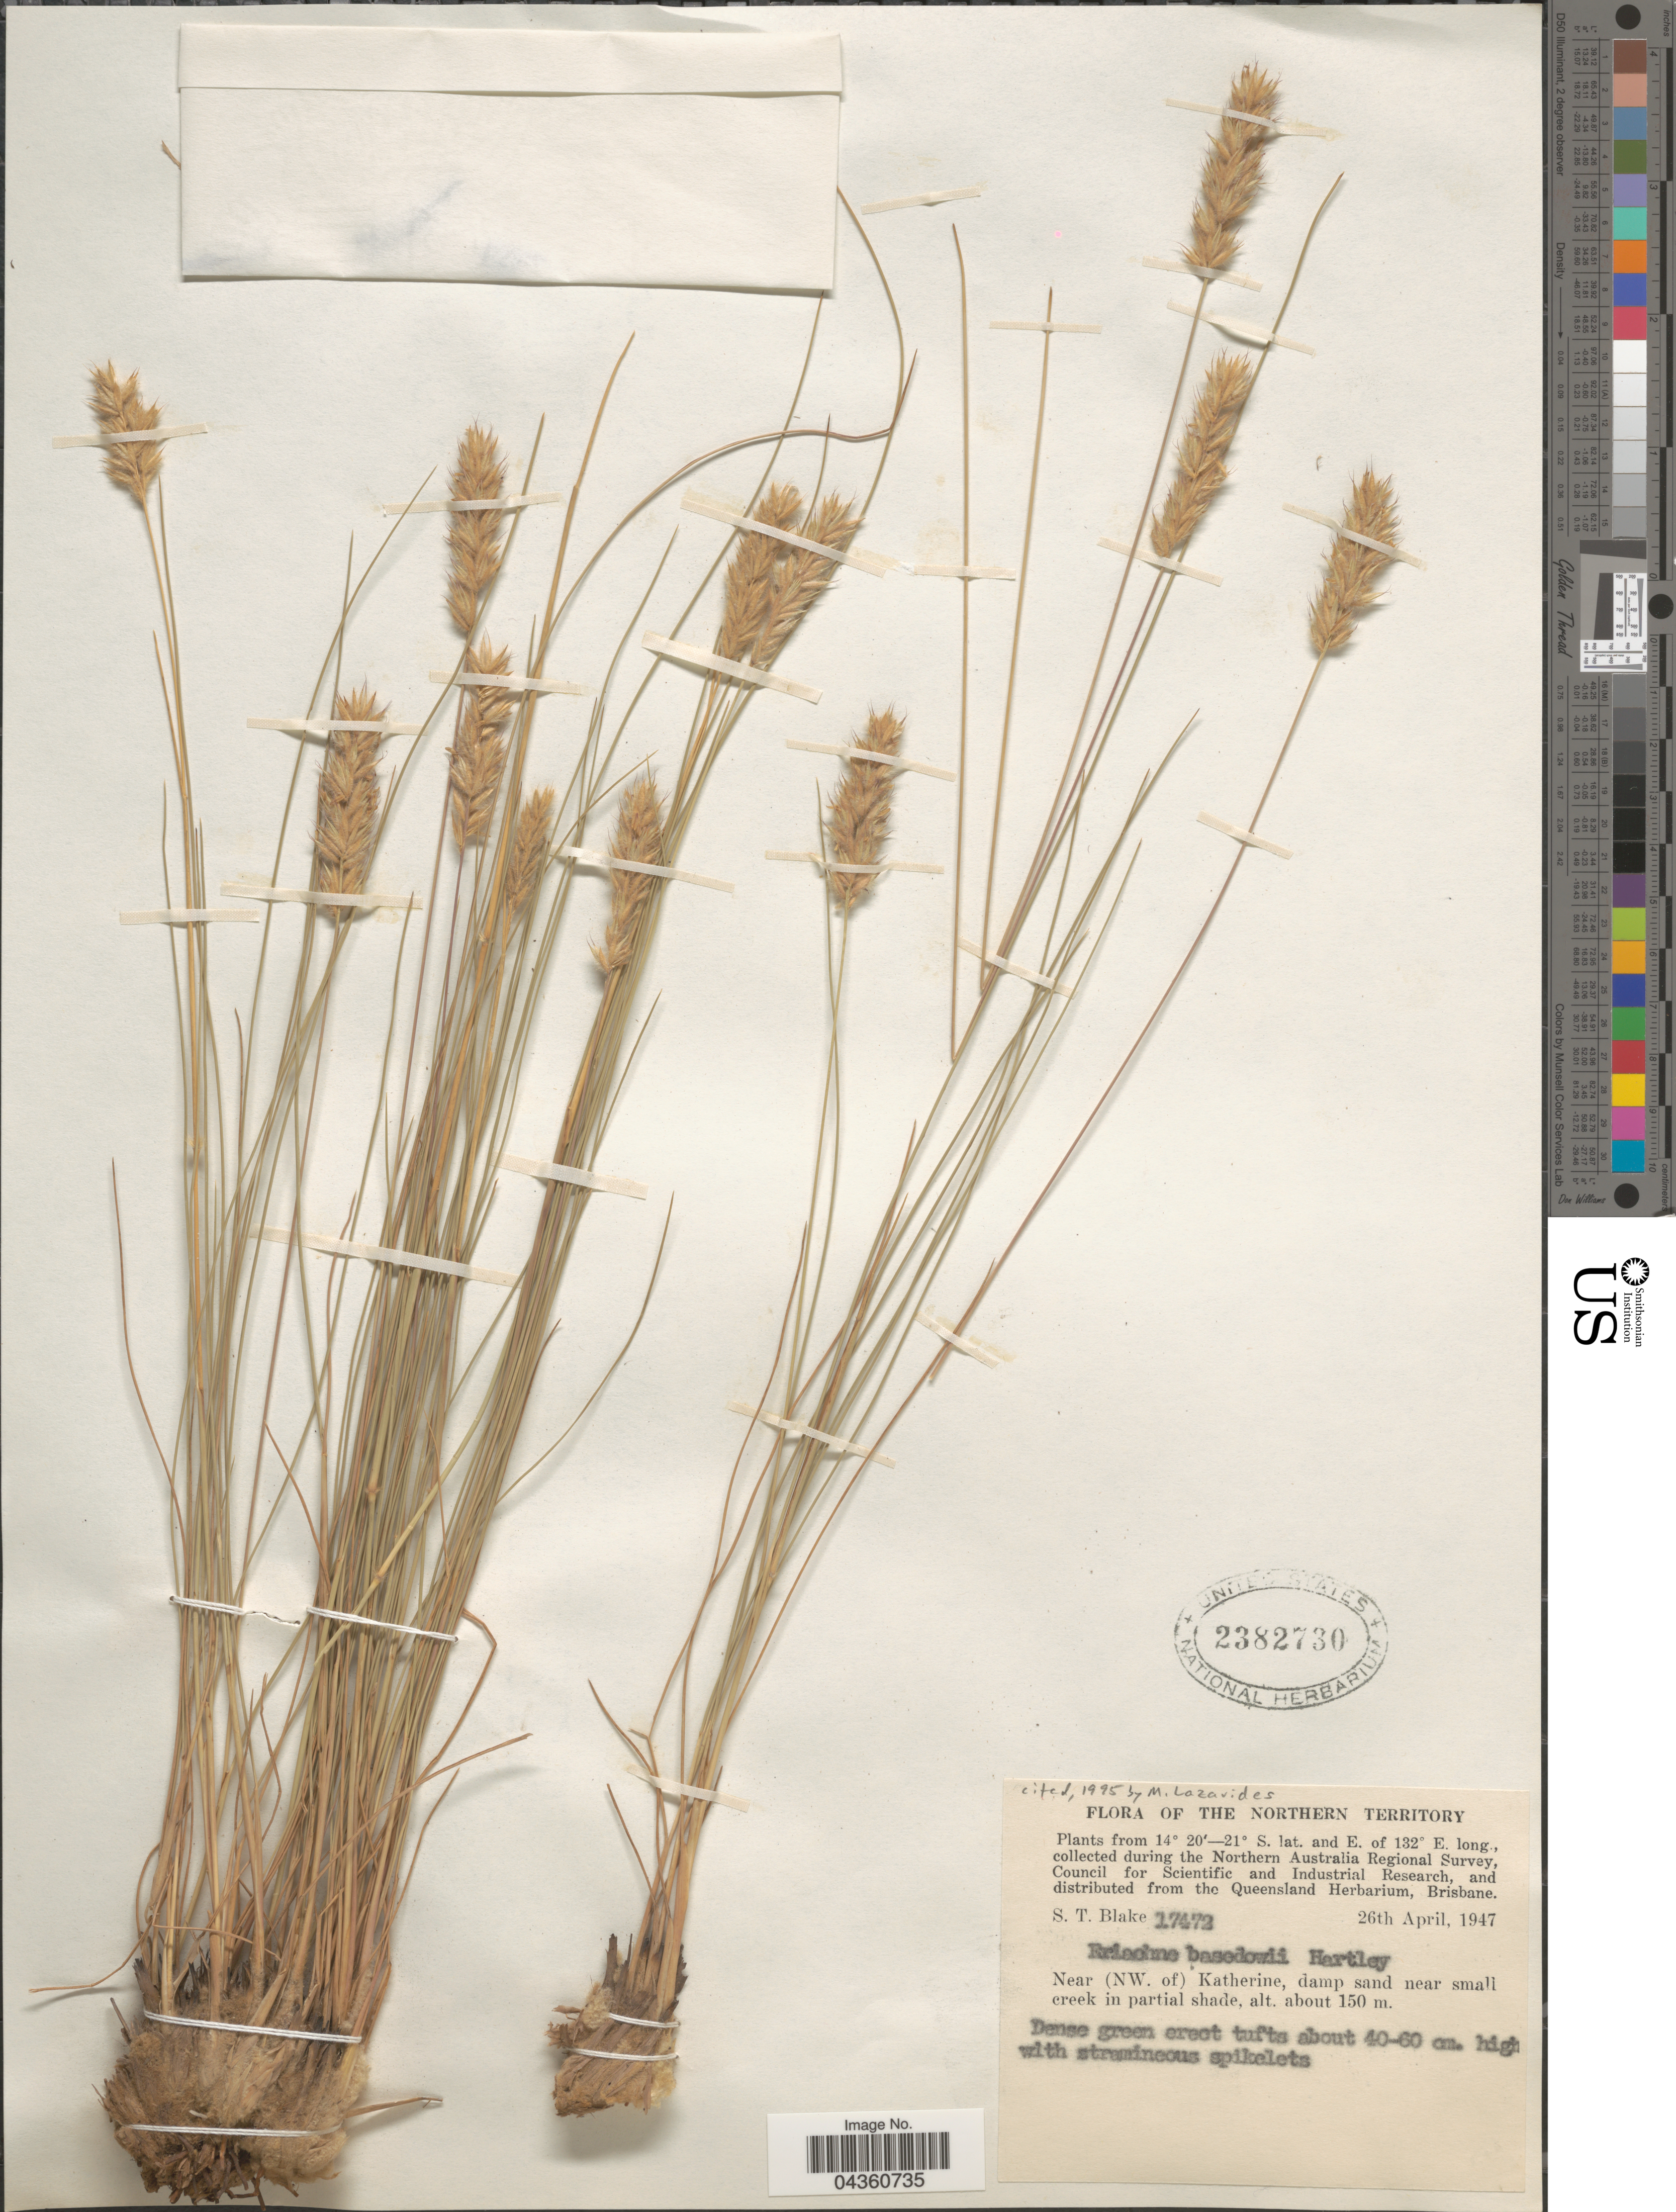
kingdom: Plantae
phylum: Tracheophyta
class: Liliopsida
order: Poales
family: Poaceae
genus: Eriachne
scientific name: Eriachne basedowii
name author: Hartley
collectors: S. T. Blake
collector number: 17472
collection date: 1947-04-26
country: Australia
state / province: Northern Territory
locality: Northern Australia Regional Survey. Near (NW. of) Katherine, damp sand near small creek in partial shade.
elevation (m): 150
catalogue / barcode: US 2382730